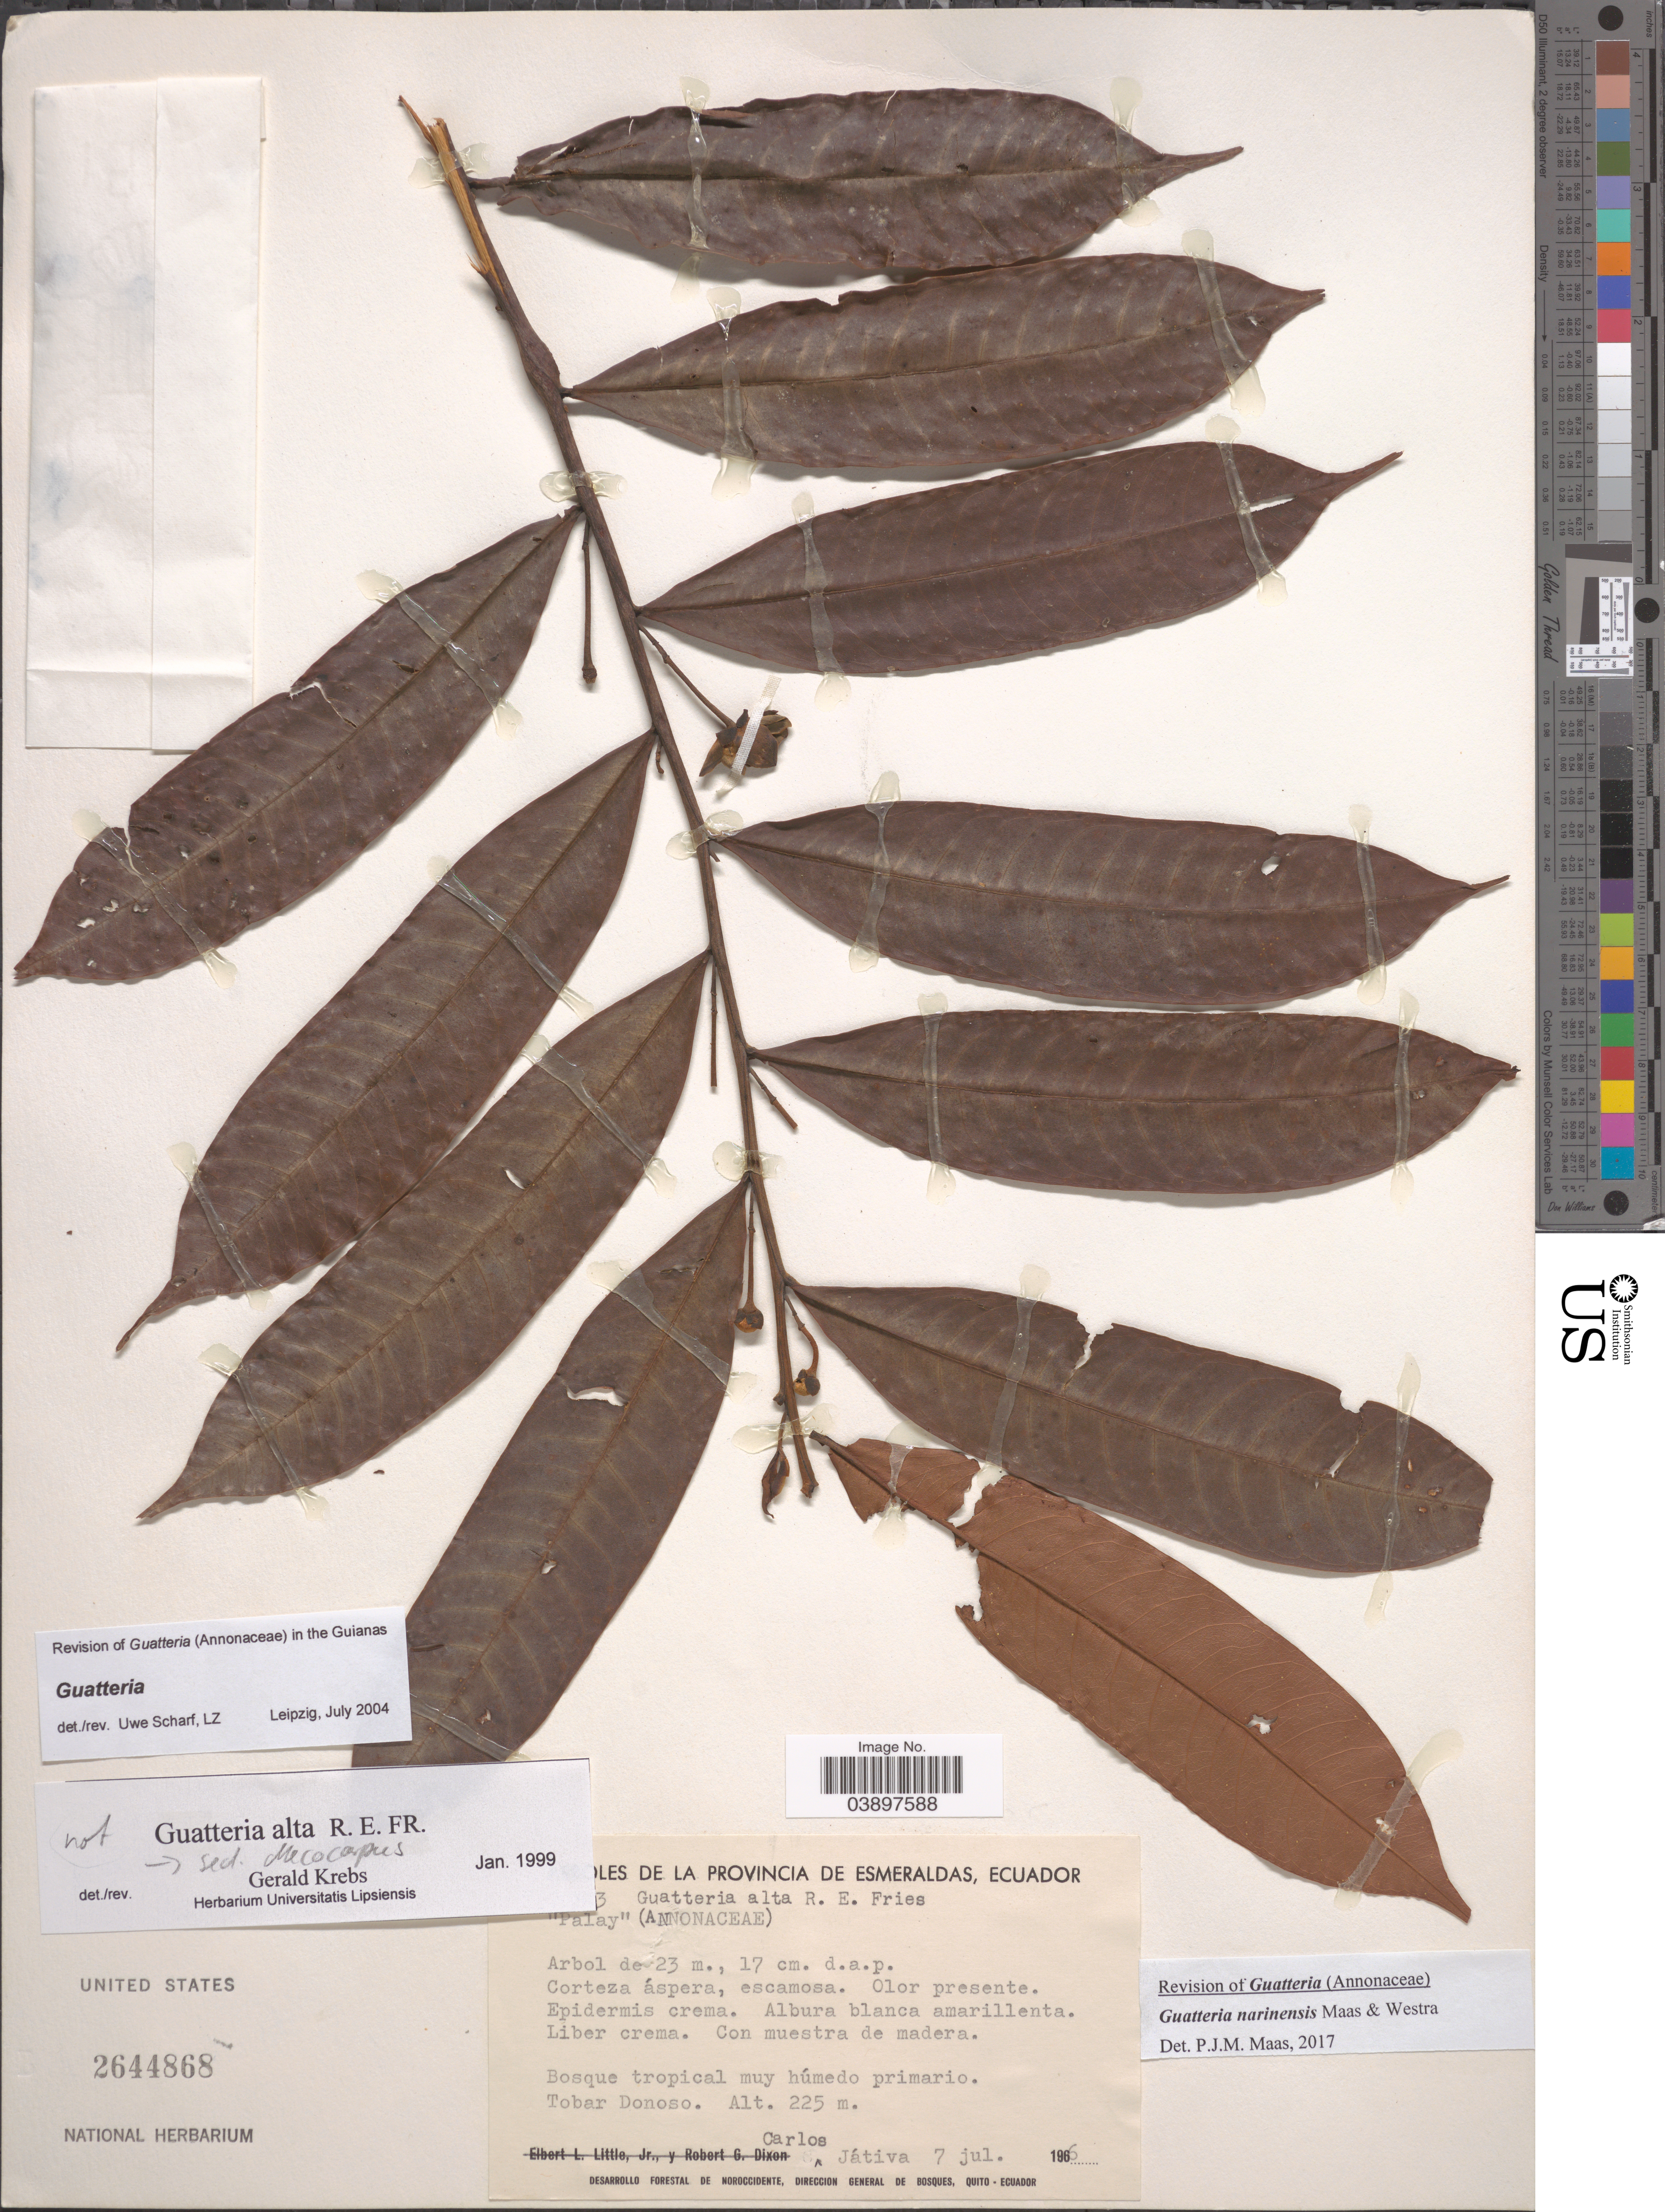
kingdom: Plantae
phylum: Tracheophyta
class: Magnoliopsida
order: Magnoliales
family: Annonaceae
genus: Guatteria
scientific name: Guatteria narinensis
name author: Westra ex Maas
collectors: C. D. Játiva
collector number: !3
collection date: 1966-07-07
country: Ecuador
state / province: Esmeraldas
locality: Tobar Donoso.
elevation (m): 225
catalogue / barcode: US 2644868